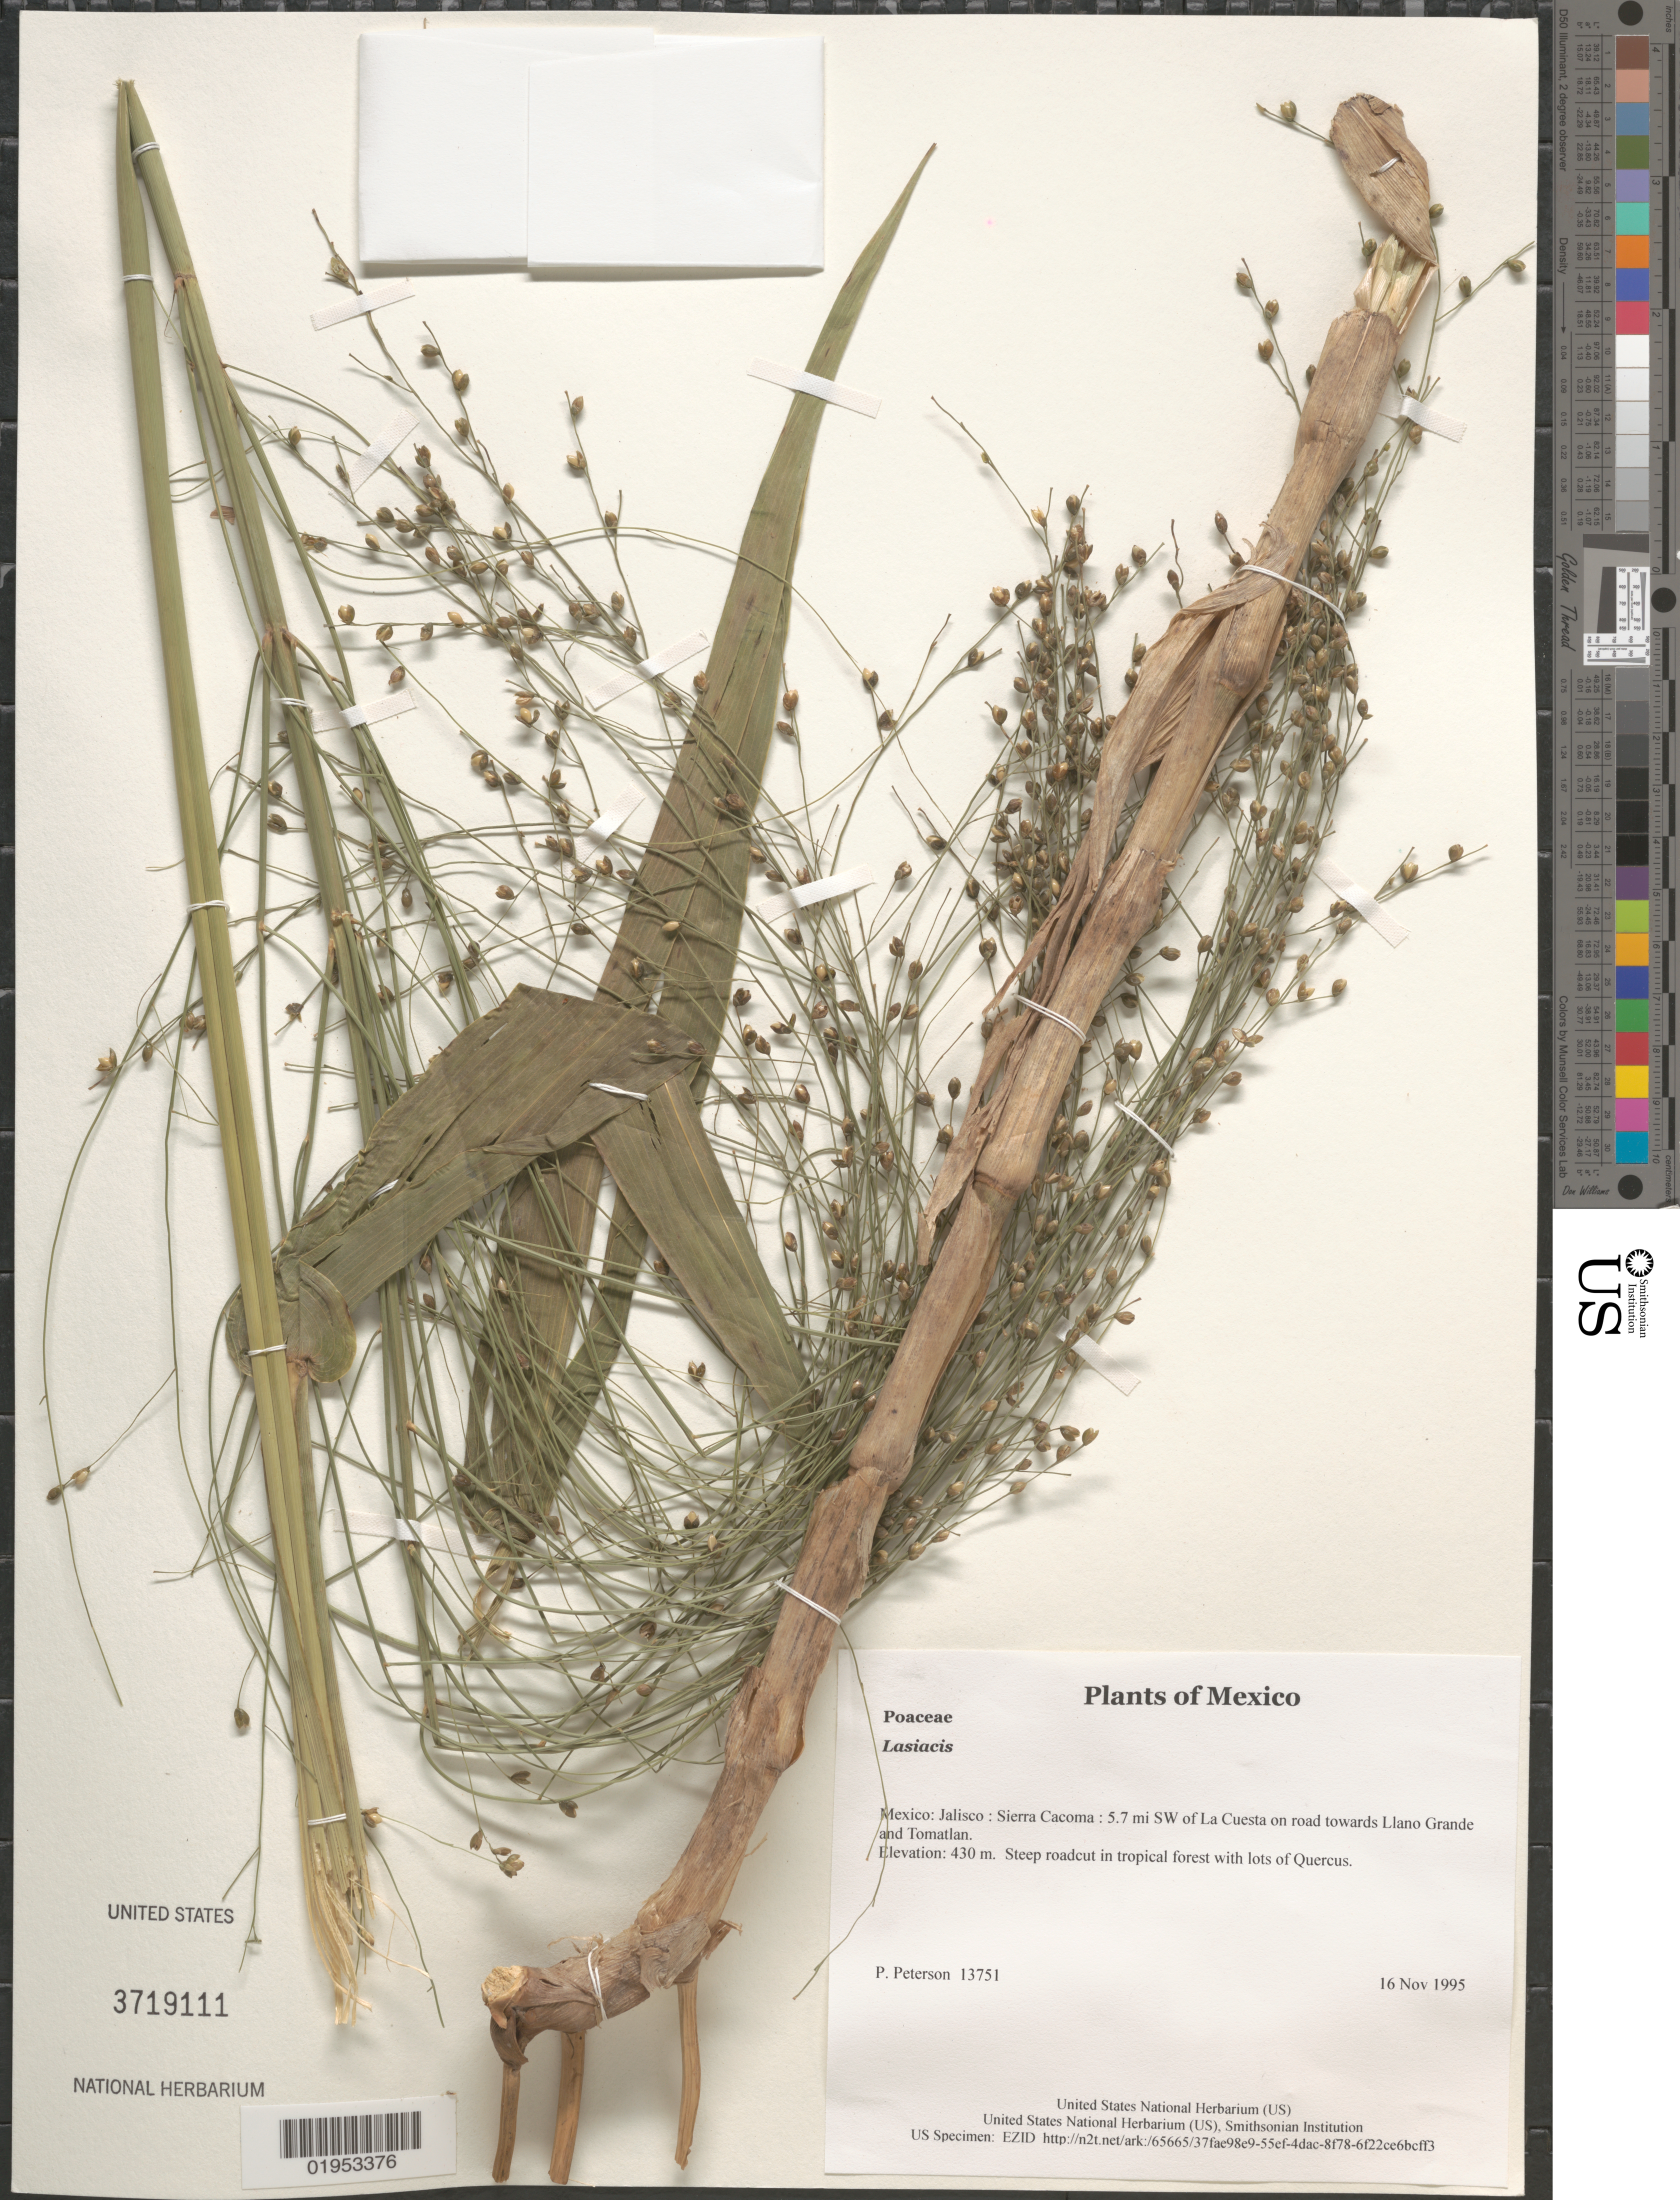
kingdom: Plantae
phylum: Tracheophyta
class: Liliopsida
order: Poales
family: Poaceae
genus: Lasiacis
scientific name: Lasiacis sp.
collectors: P. M. Peterson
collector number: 13751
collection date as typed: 16 Nov 1995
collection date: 1995-11-16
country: Mexico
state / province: Jalisco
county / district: Sierra Cacoma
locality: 5.7 mi SW of La Cuesta on road towards Llano Grande and Tomatlan.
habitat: Steep roadcut in tropical forest with lots of Quercus.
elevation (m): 430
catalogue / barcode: US 3719111